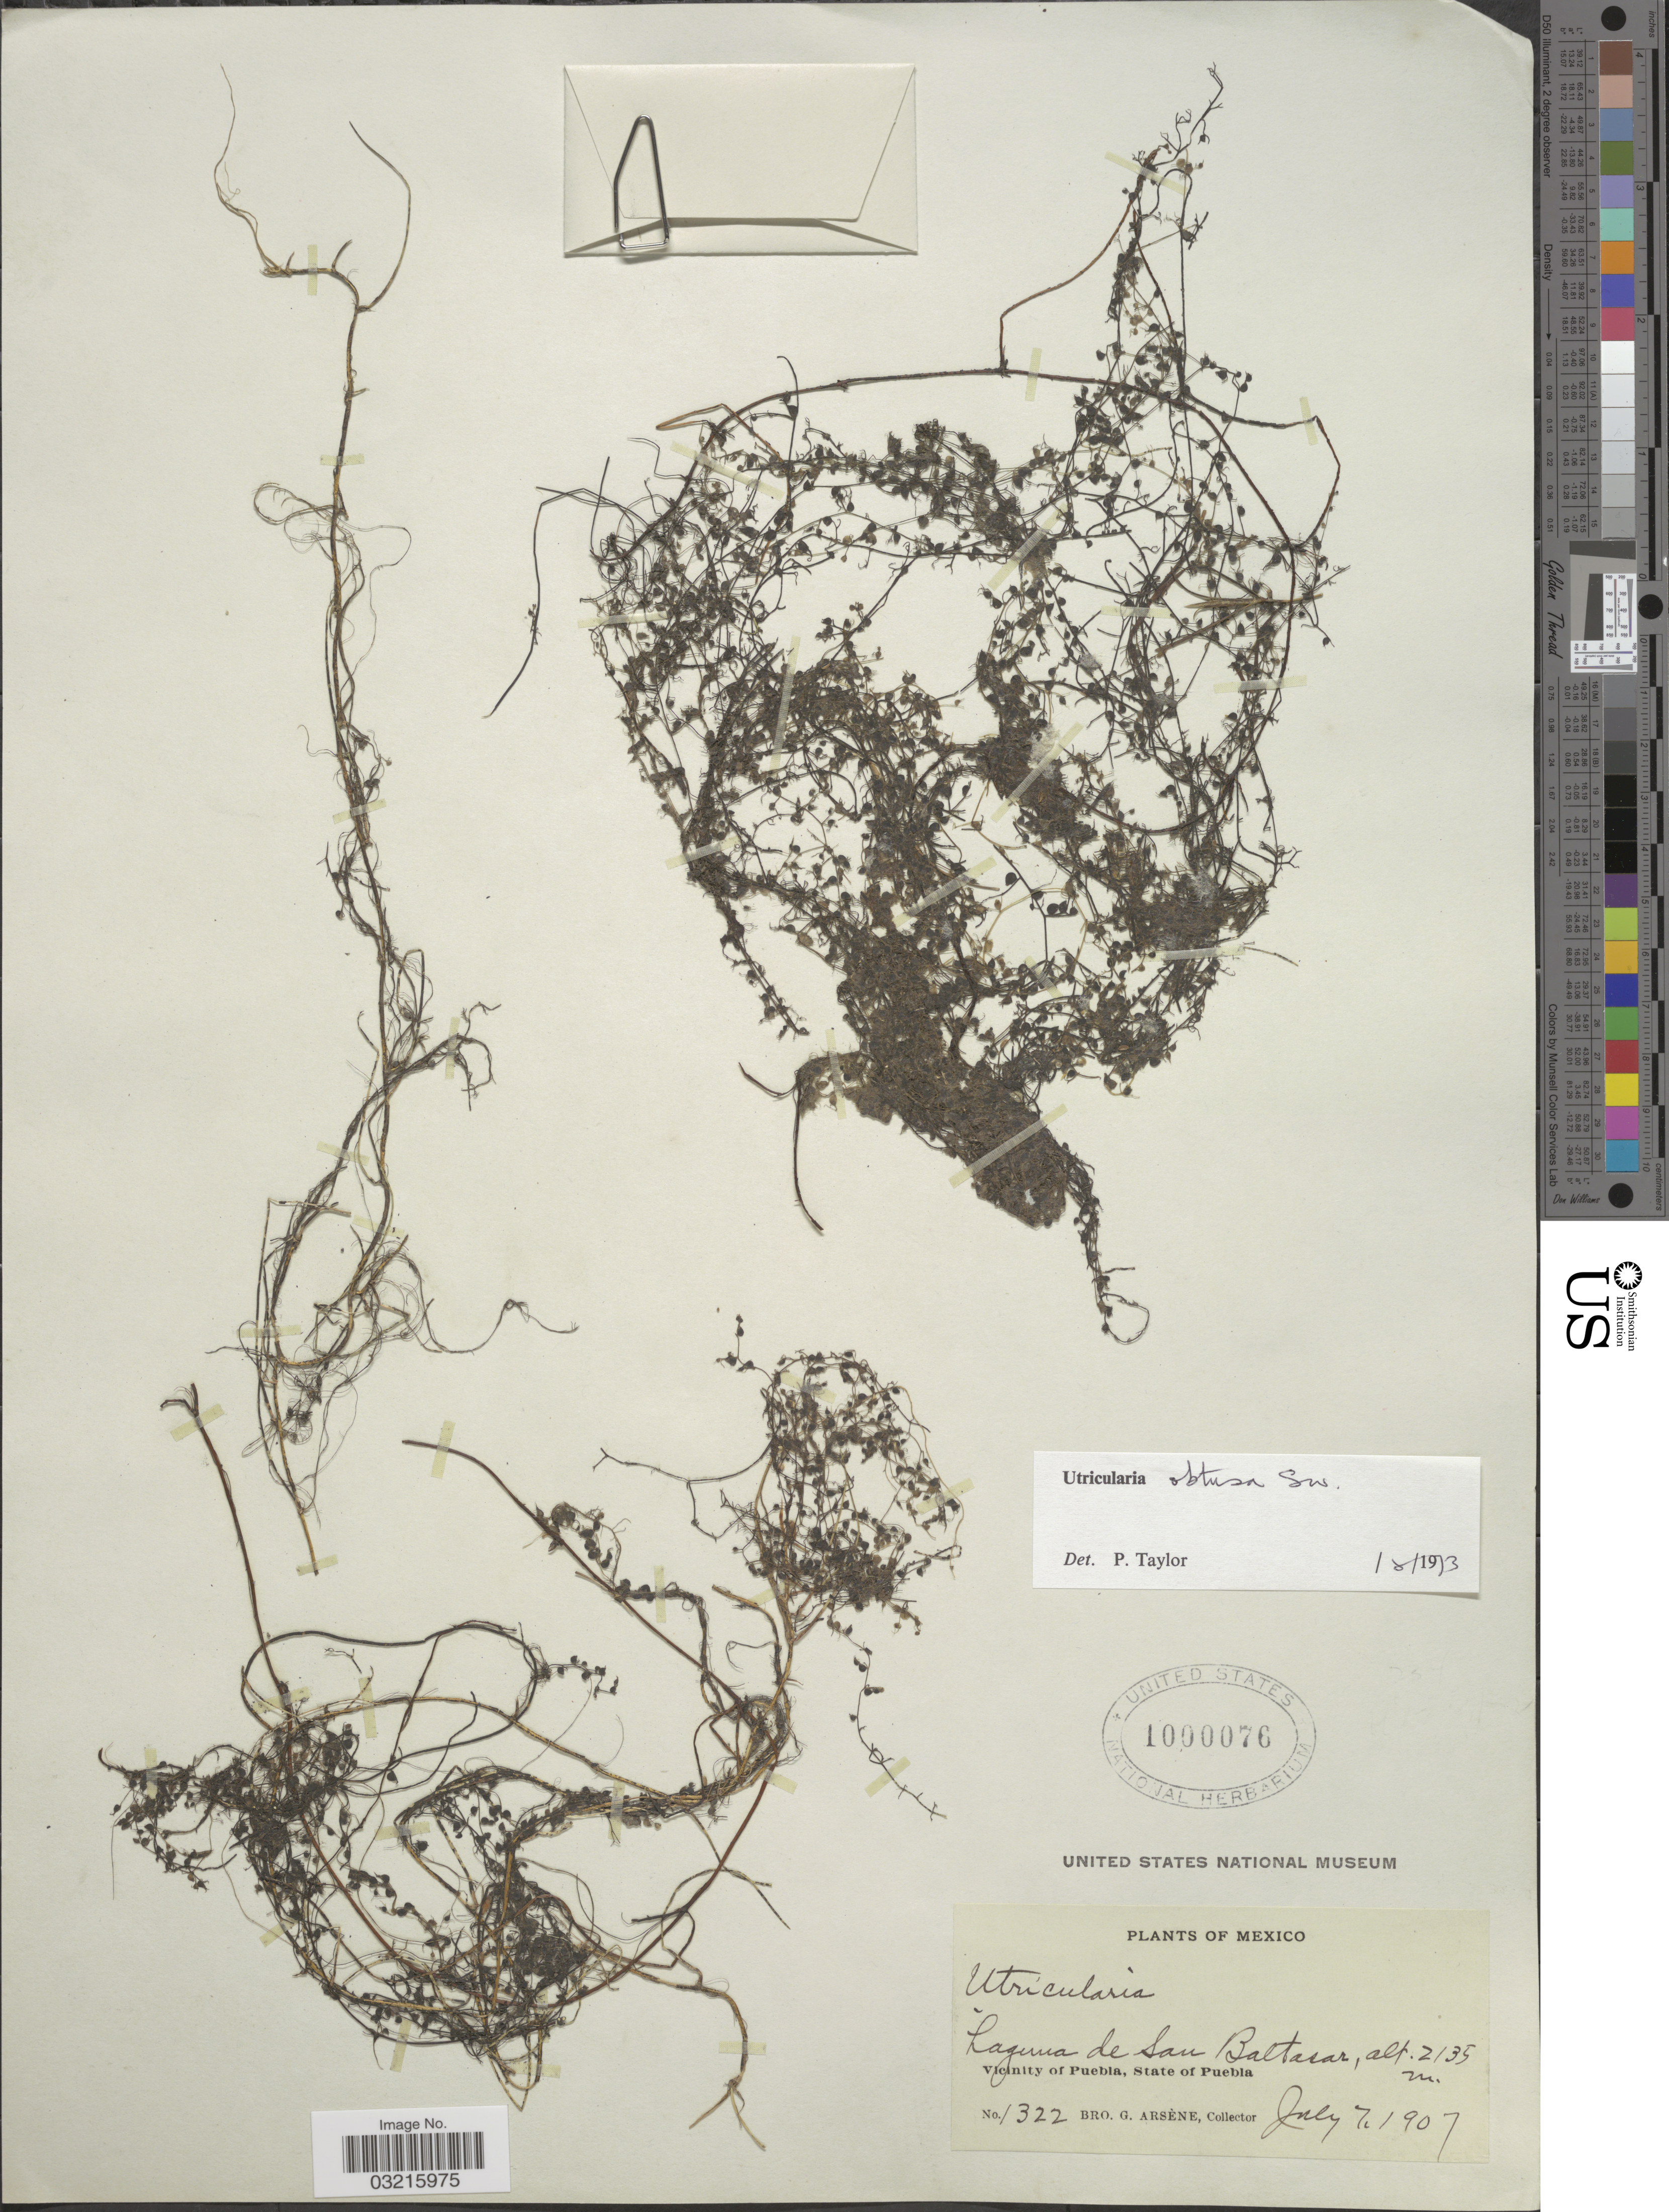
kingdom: Plantae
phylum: Tracheophyta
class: Magnoliopsida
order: Lamiales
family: Lentibulariaceae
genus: Utricularia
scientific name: Utricularia obtusa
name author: Sw.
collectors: Bro. G. Arsène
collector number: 1322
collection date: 1907-07-07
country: Mexico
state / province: Puebla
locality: Laguna de San Baltasar, Vicinity of Puebla.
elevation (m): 2135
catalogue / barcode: US 1000076